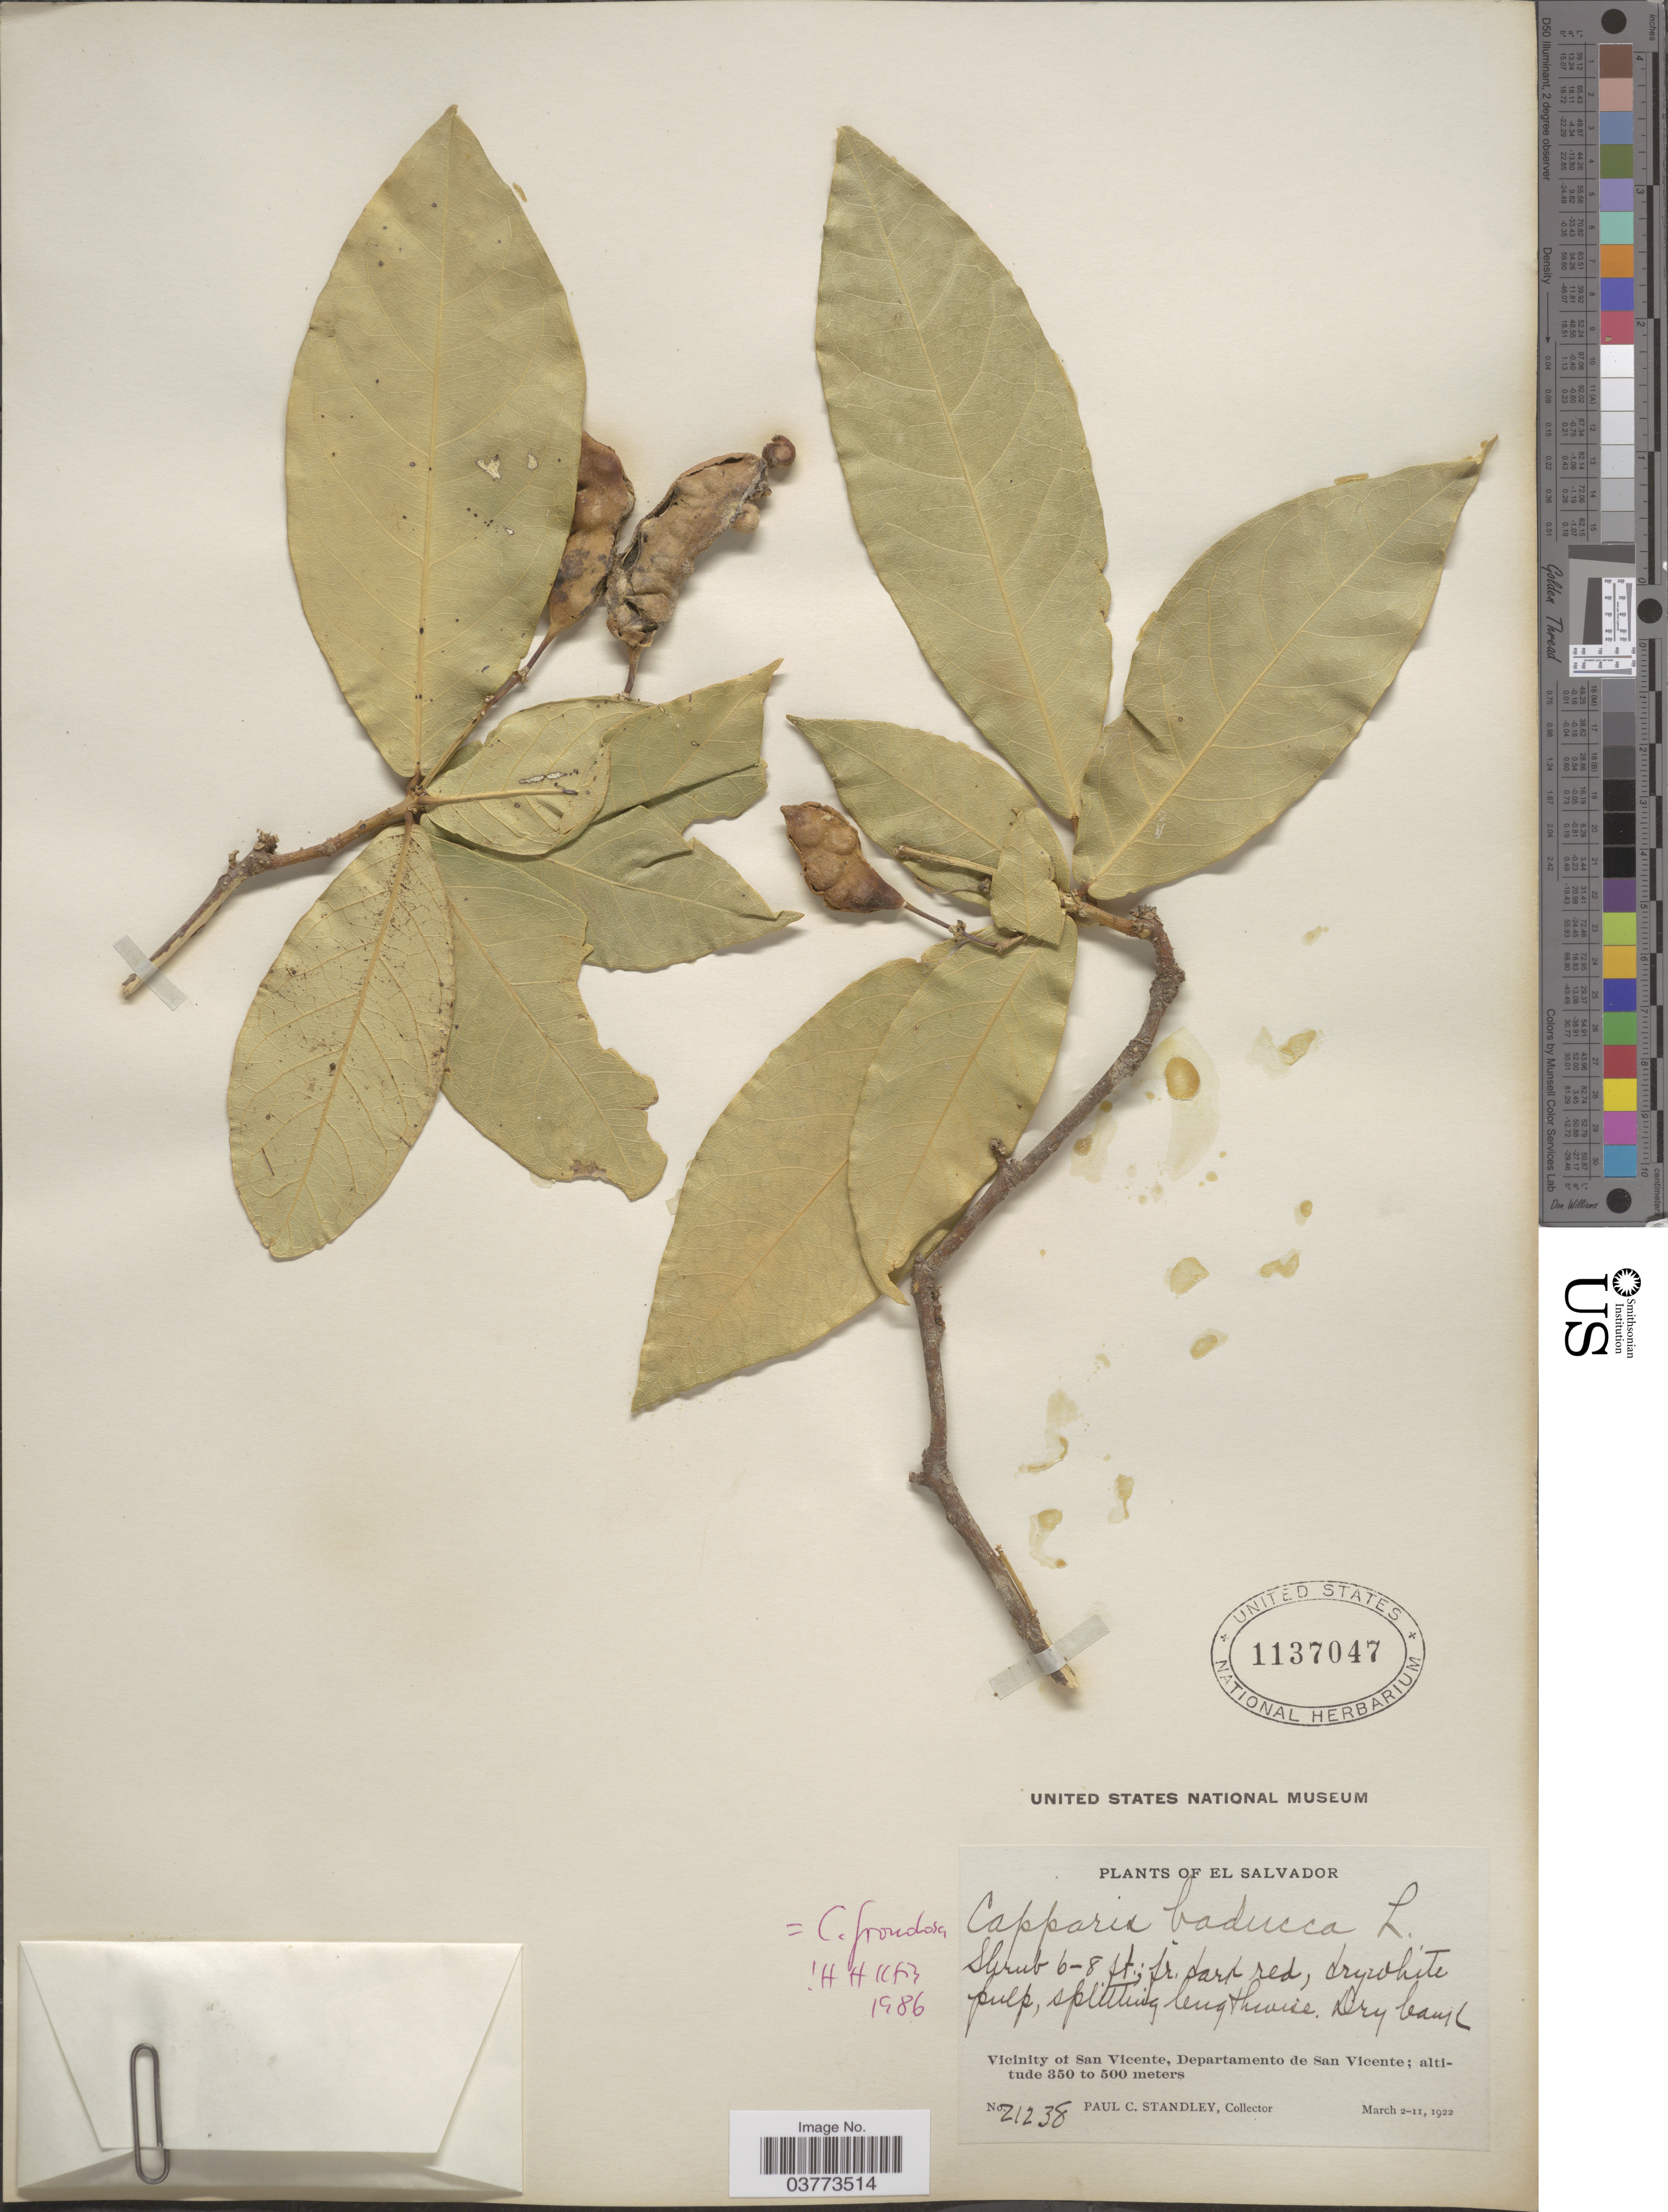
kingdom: Plantae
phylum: Tracheophyta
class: Magnoliopsida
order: Brassicales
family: Capparaceae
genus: Capparidastrum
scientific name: Capparidastrum frondosum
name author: (Jacq.) Cornejo & Iltis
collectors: P. C. Standley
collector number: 21238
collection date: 1922-03-02/1922-03-11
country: El Salvador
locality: Vicinity of San Vicente, Departamento de San Vicente.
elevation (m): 350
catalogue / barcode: US 1137047